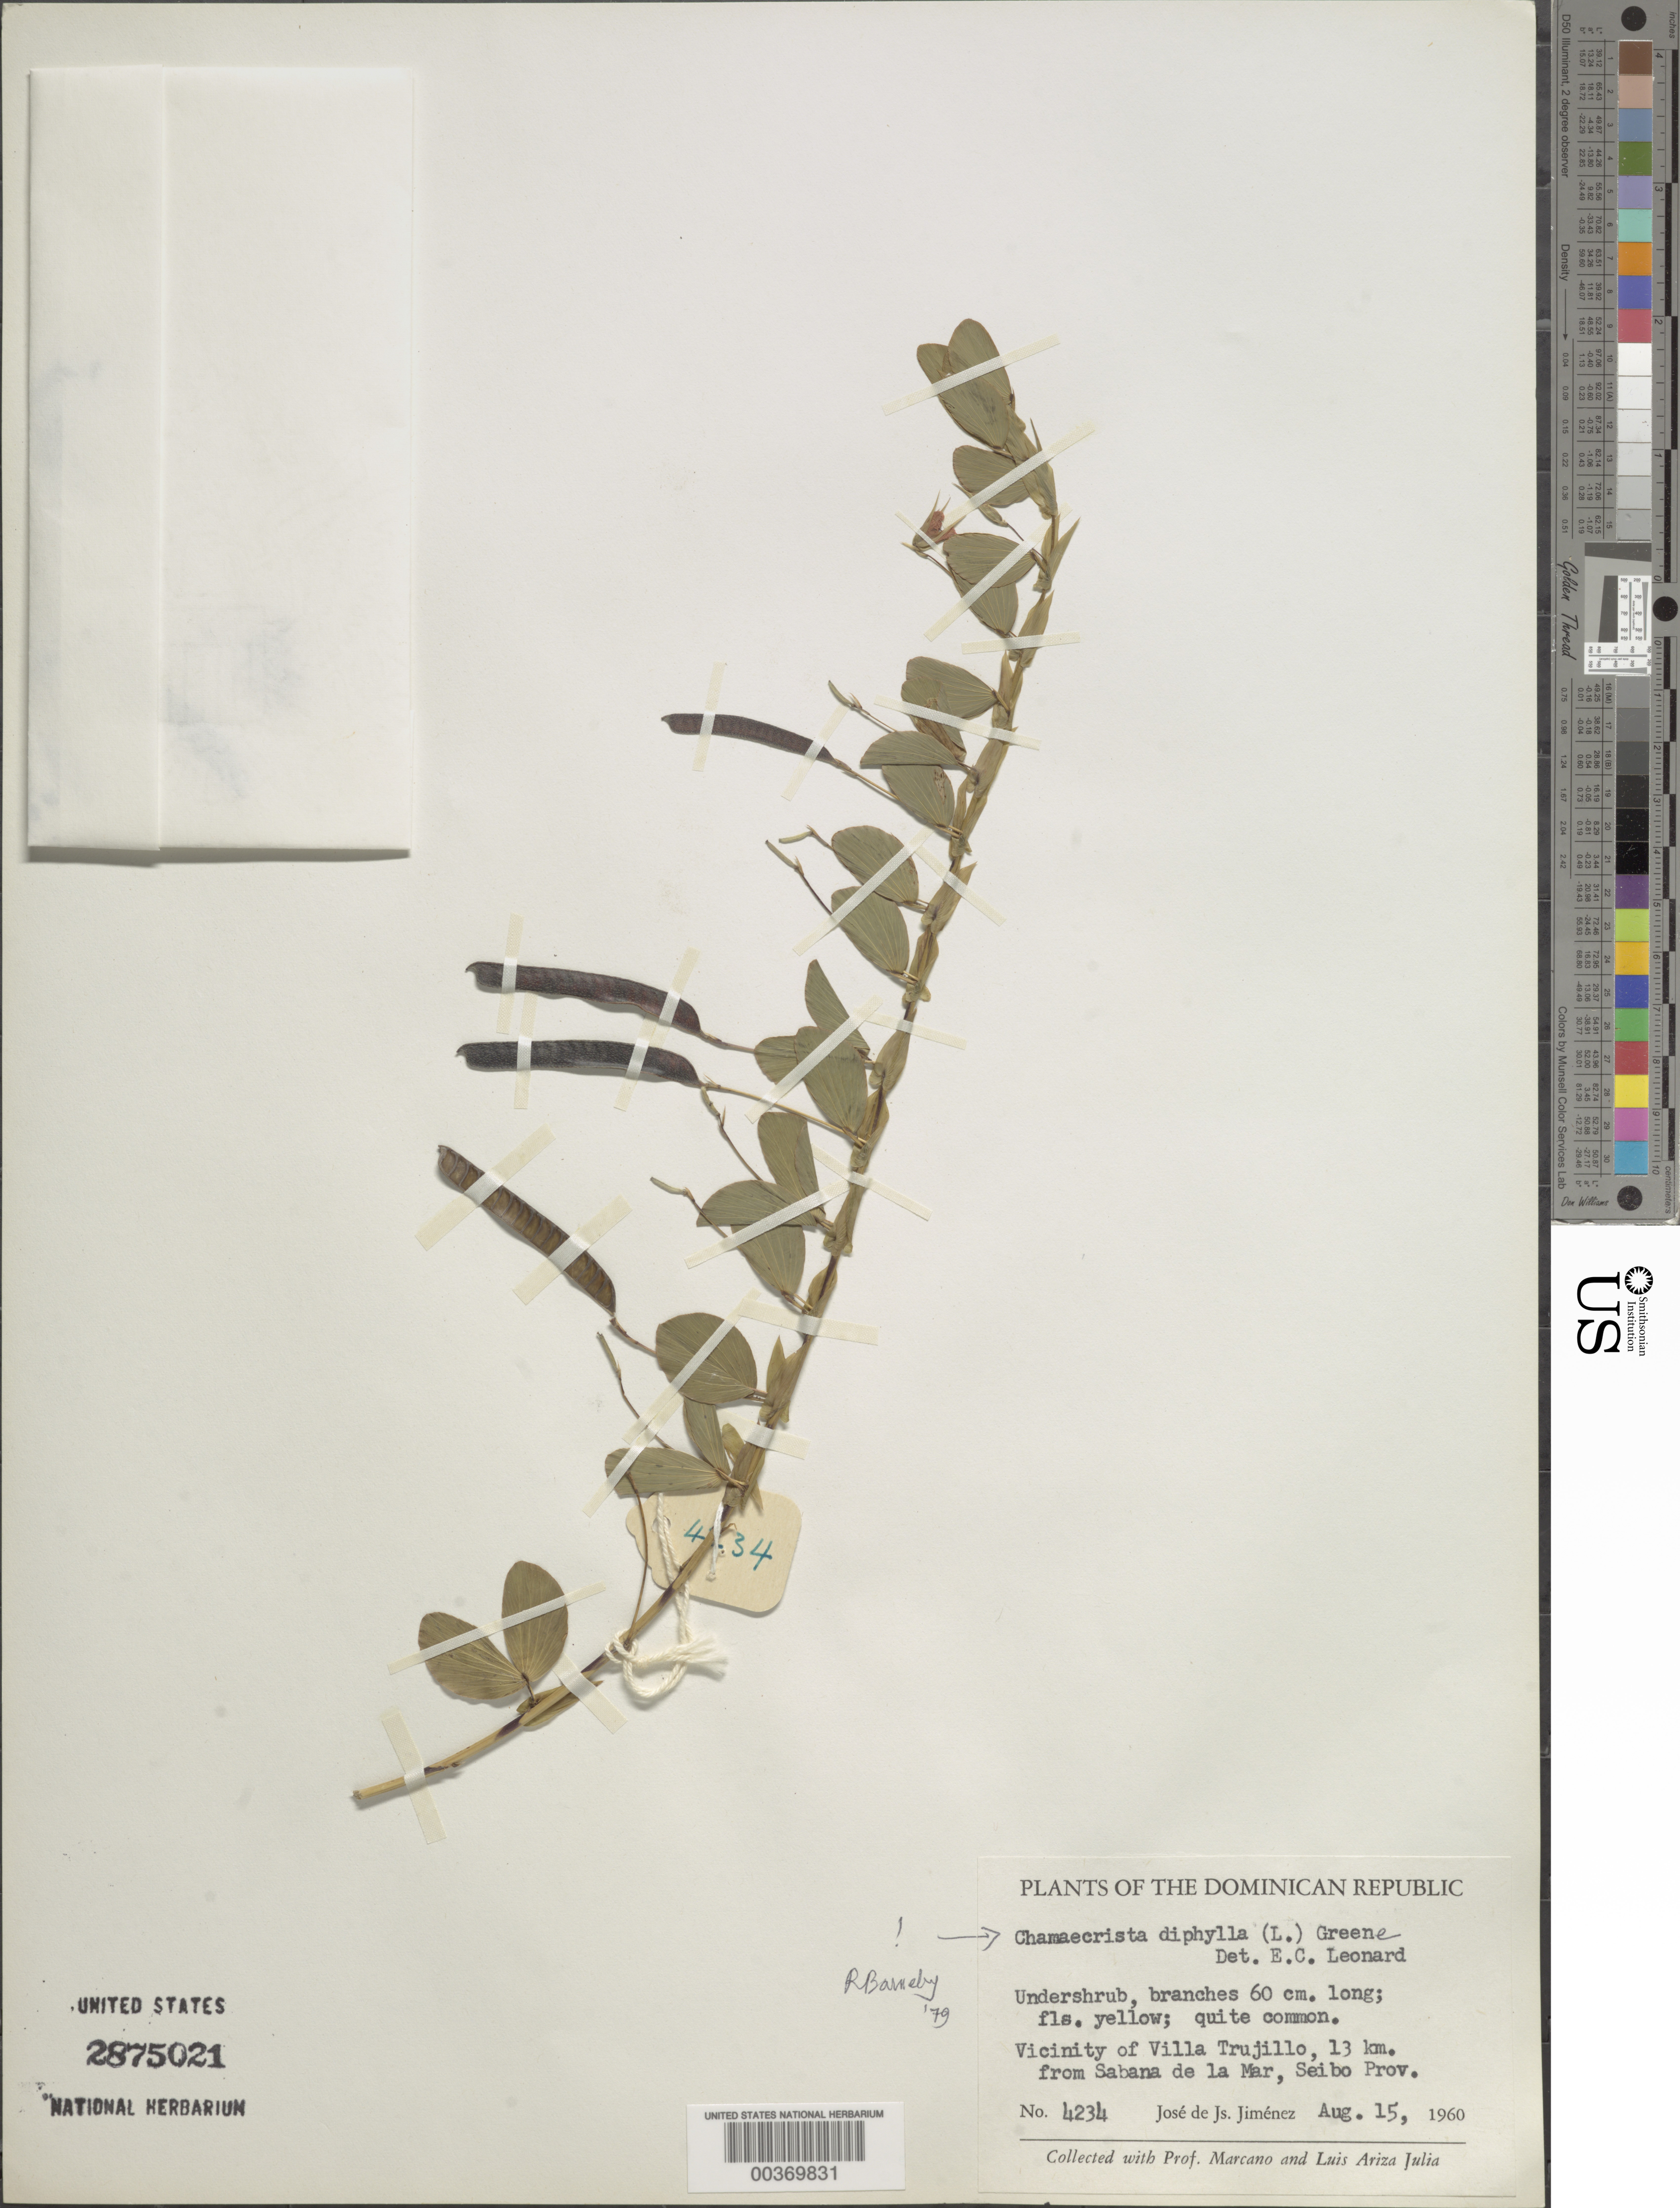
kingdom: Plantae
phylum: Tracheophyta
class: Magnoliopsida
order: Fabales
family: Fabaceae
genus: Chamaecrista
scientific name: Chamaecrista diphylla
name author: (L.) Greene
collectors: J. J. Jiménez Almonte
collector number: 4234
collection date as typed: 15 Aug 1960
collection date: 1960-08-15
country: Dominican Republic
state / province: El Seíbo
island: Hispaniola Island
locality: Vicinity of villa trujillo, 13 km from sabana de la mar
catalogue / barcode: US 2875021